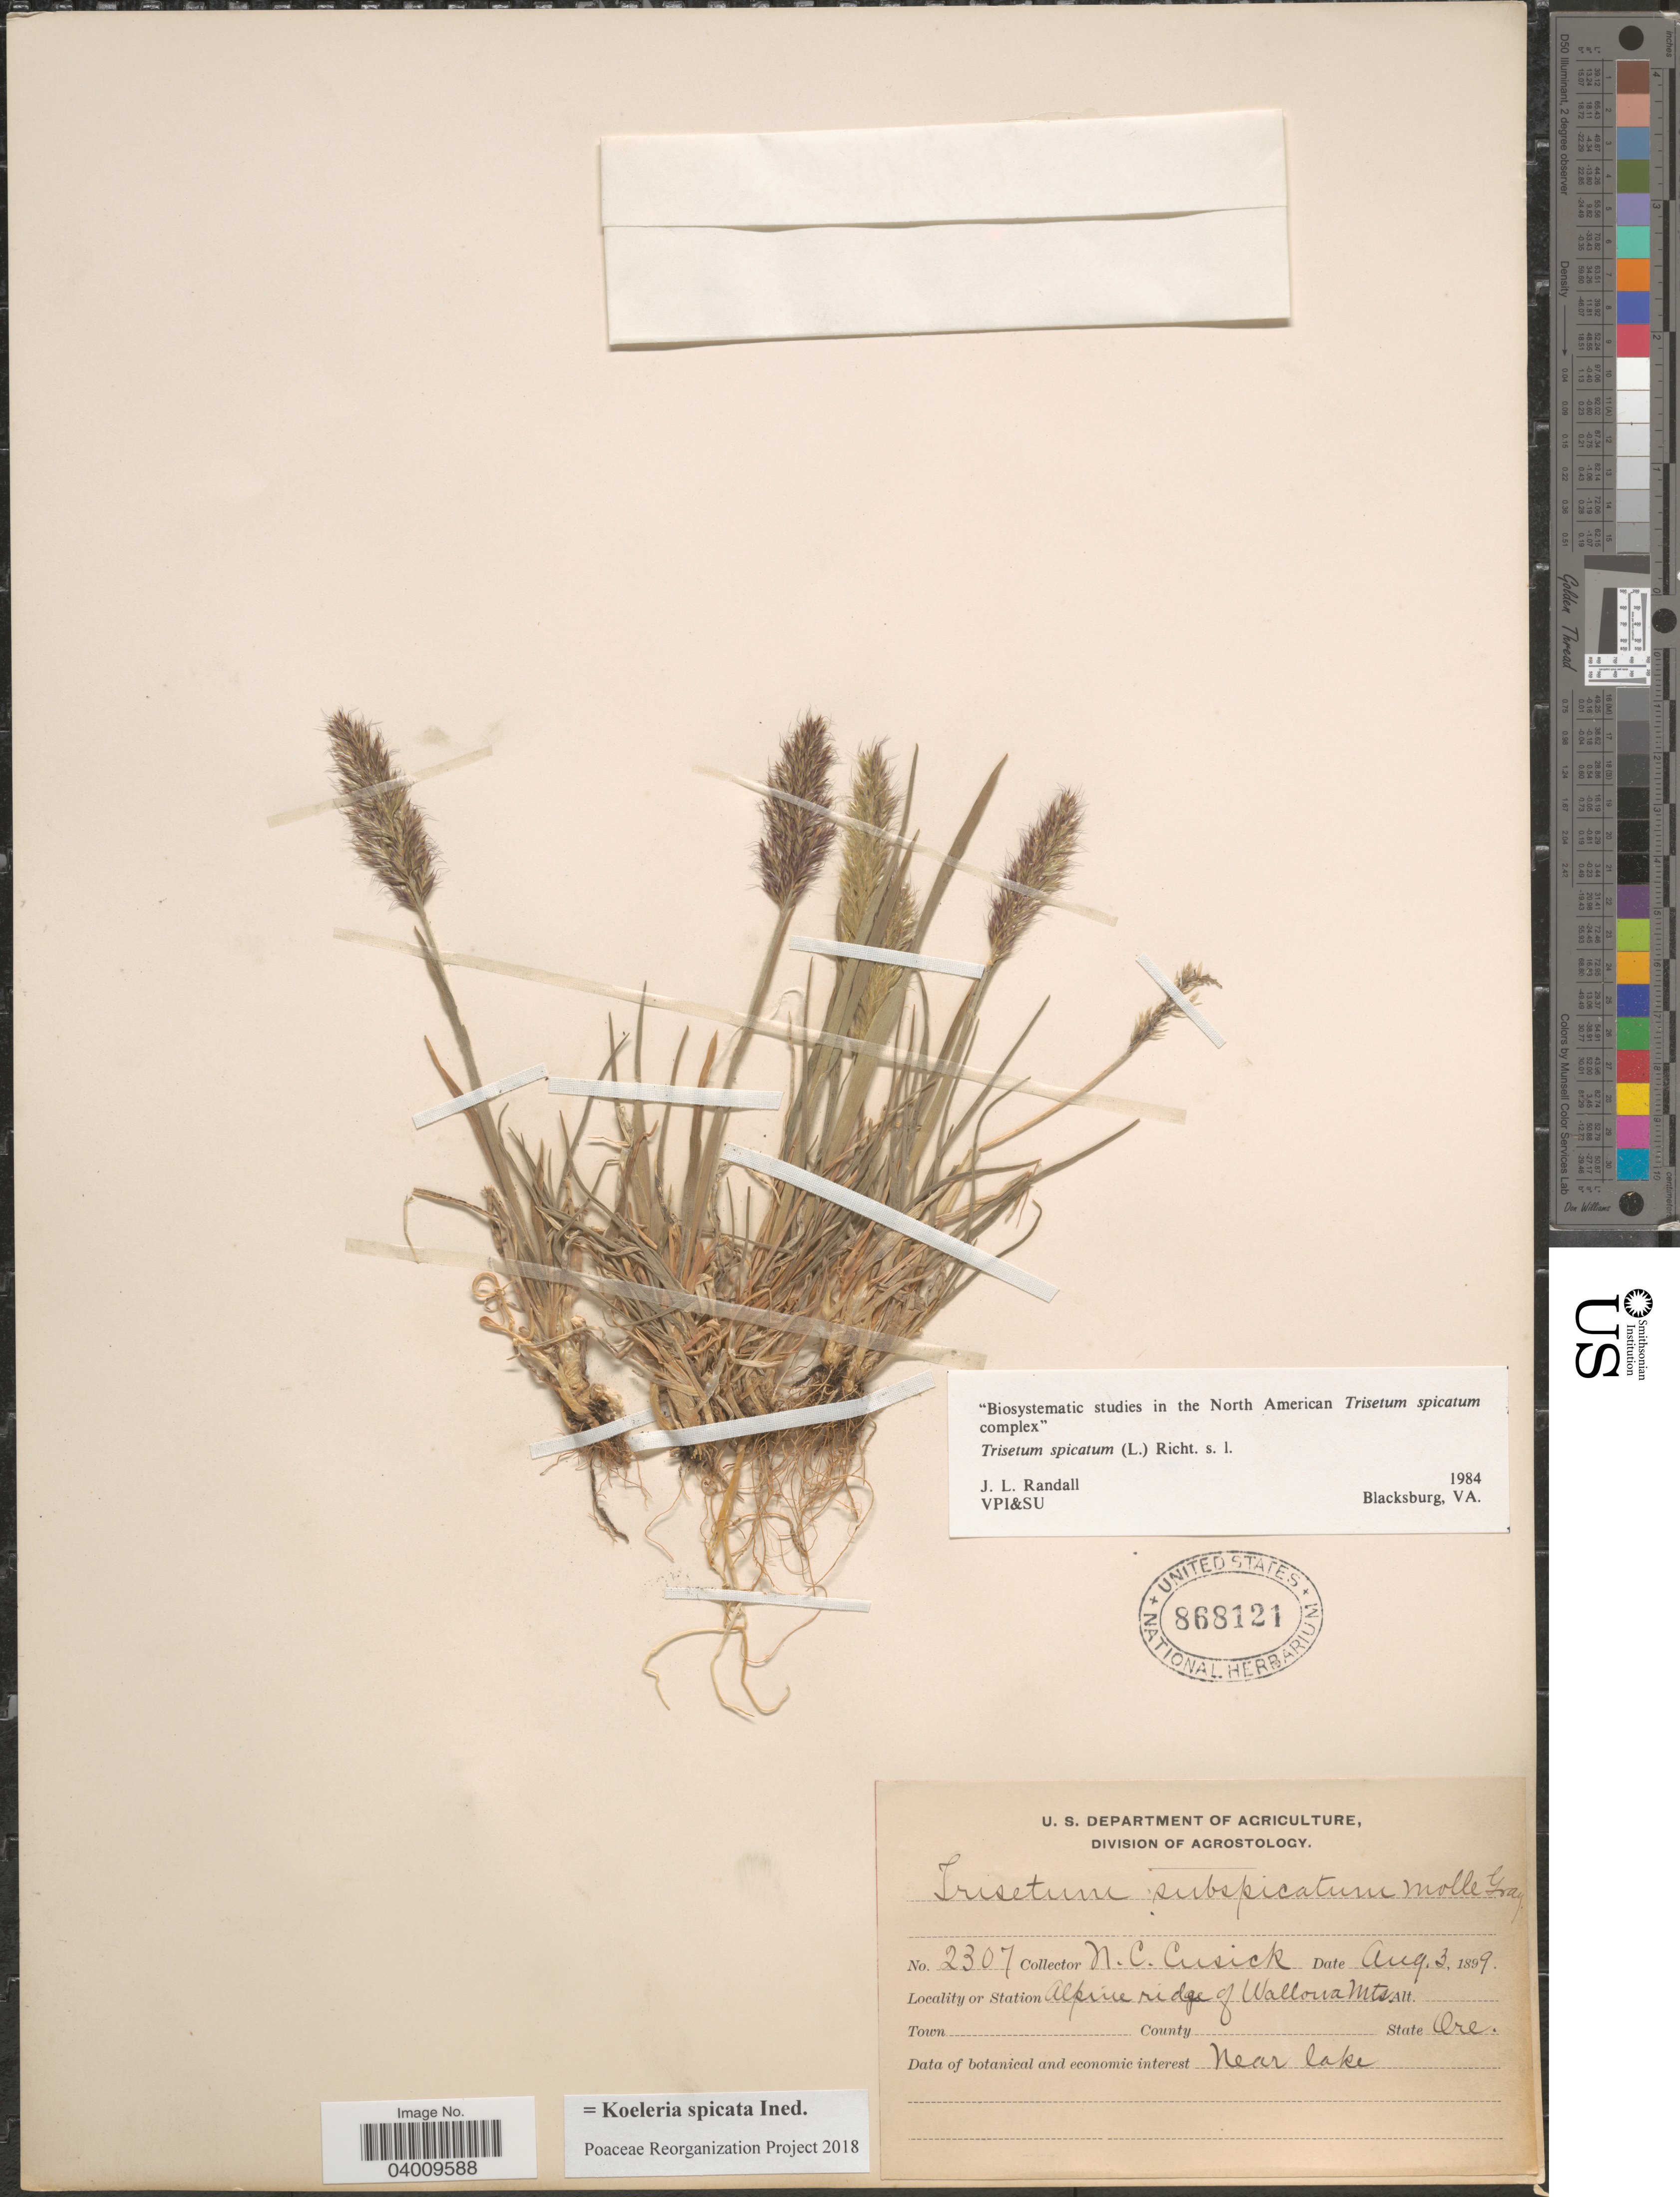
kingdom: Plantae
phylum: Tracheophyta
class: Liliopsida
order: Poales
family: Poaceae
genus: Koeleria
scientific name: Koeleria spicata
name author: (L.) Barberá et al.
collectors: W. C. Cusick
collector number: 2307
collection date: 1899-08-03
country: United States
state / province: Oregon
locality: Alpine ridge of Wallowa Mts.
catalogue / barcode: US 868121